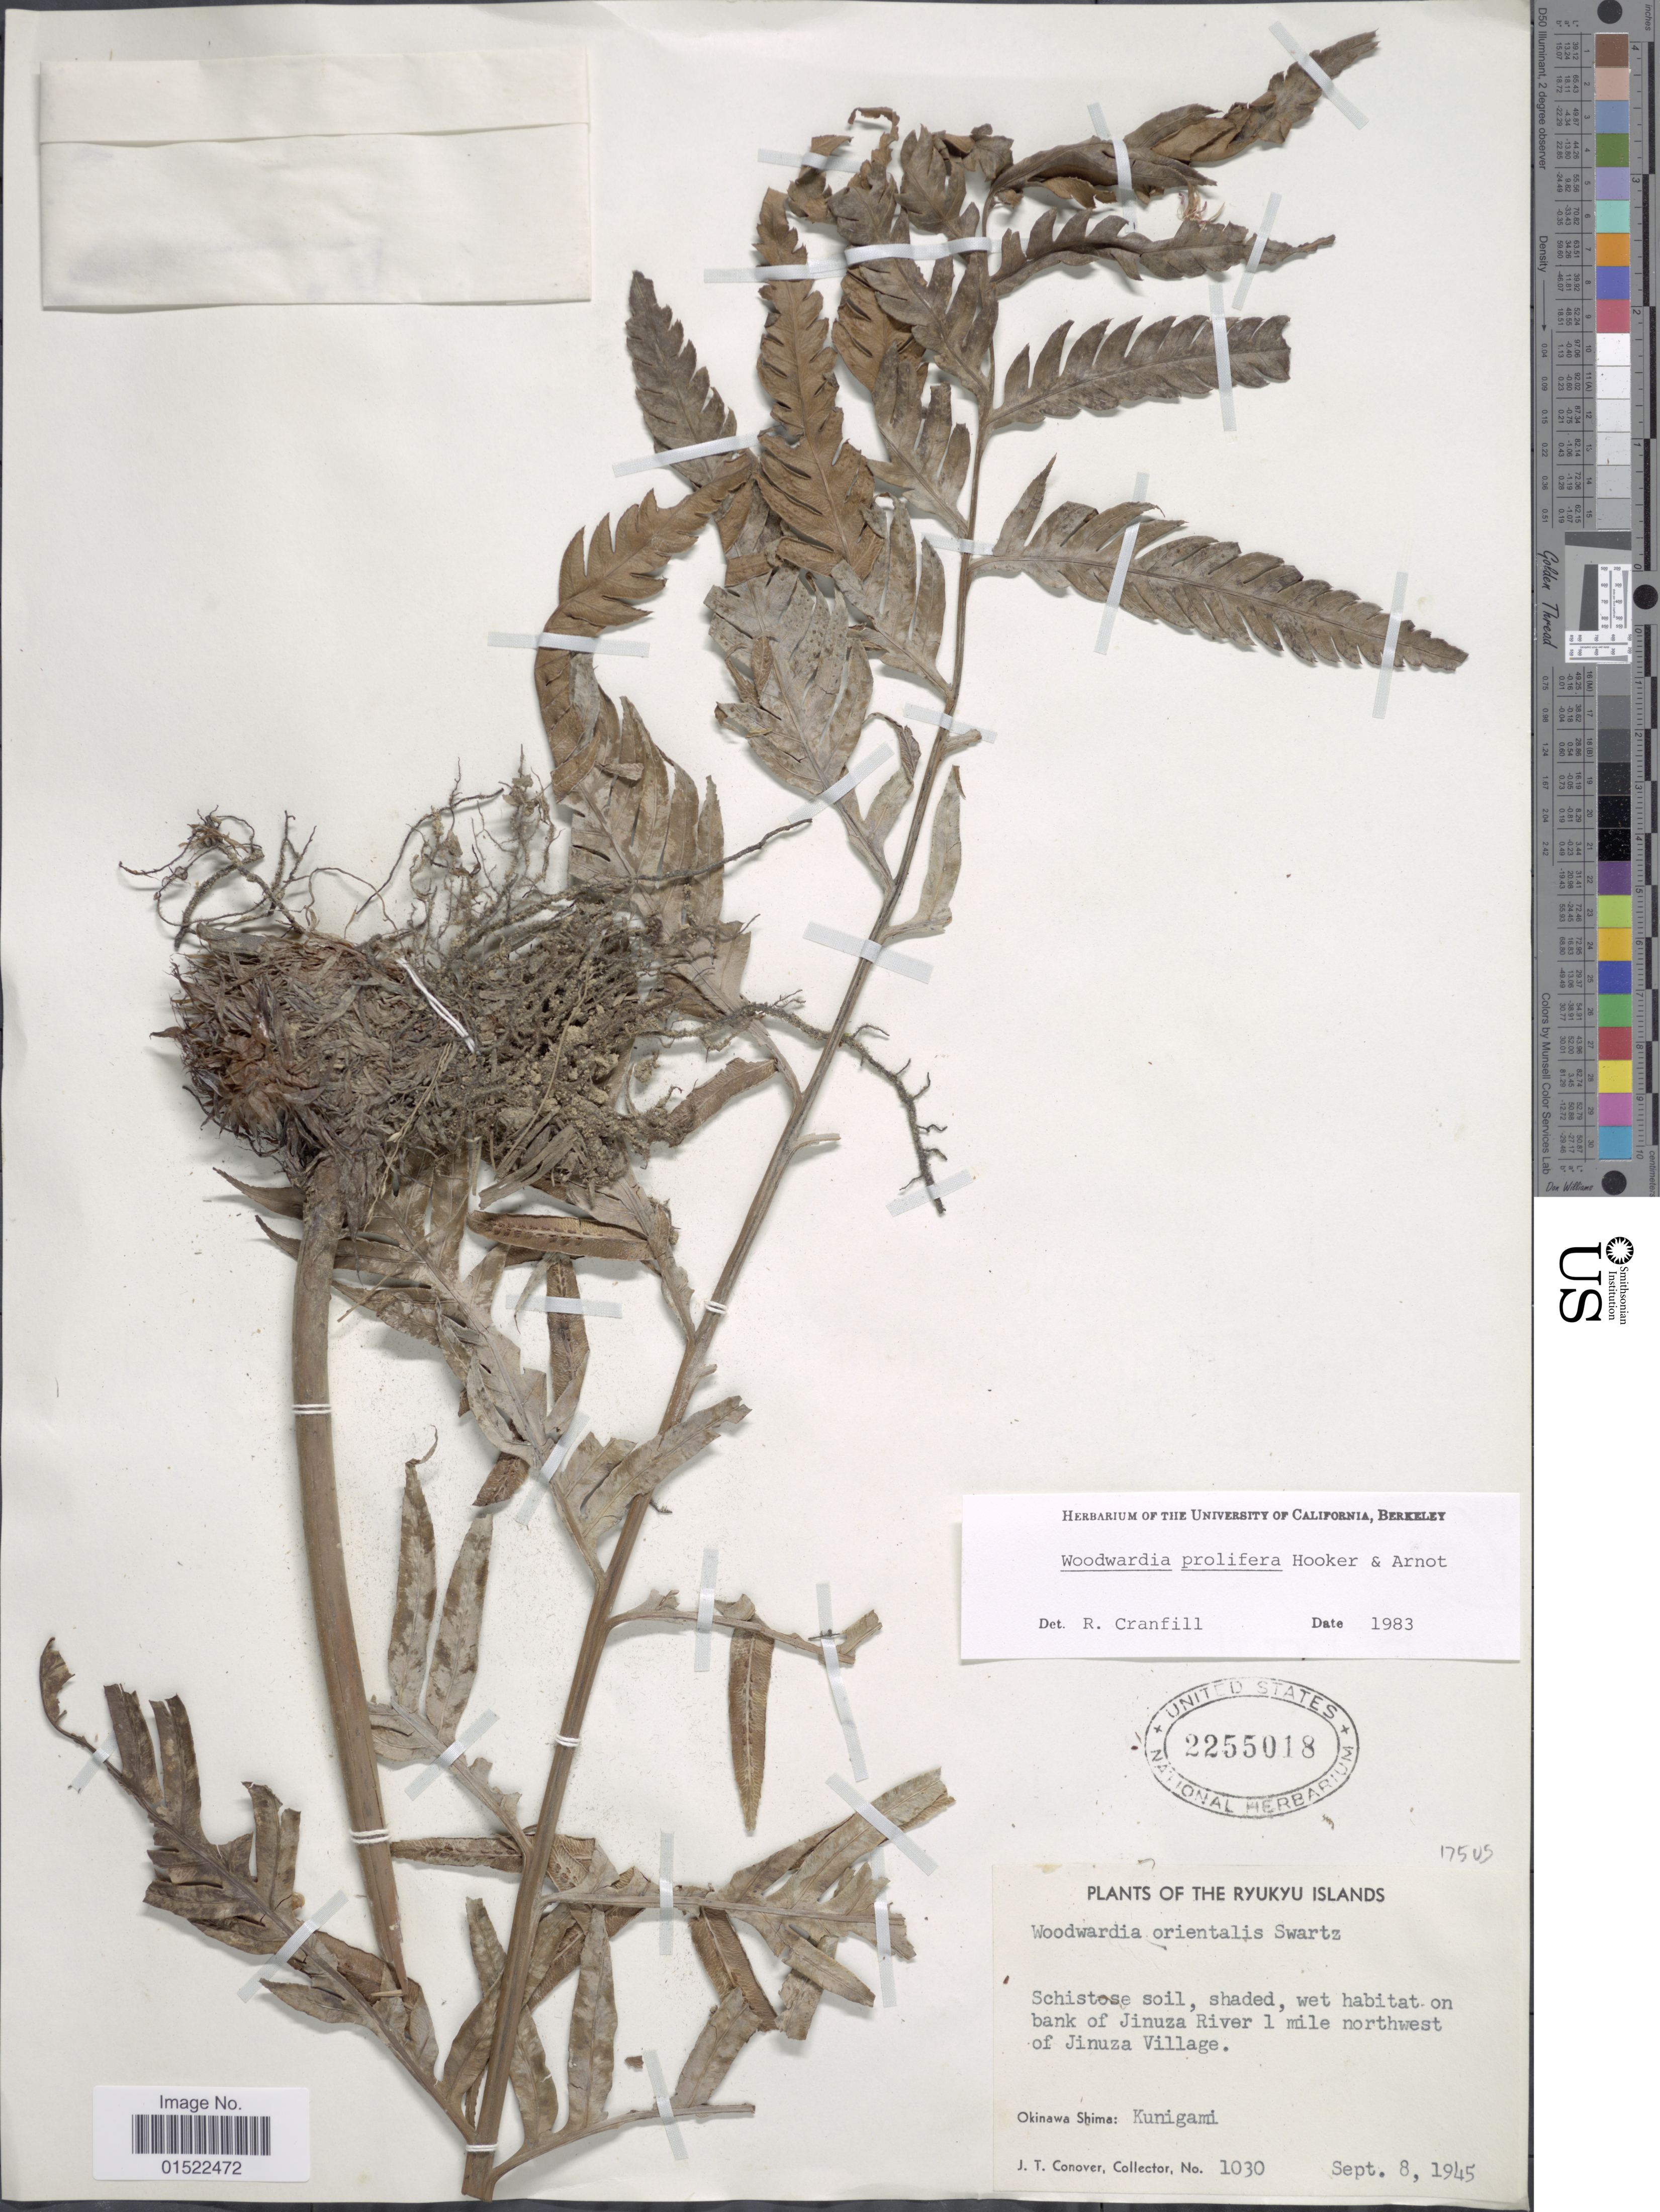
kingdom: Plantae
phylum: Tracheophyta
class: Polypodiopsida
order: Polypodiales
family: Blechnaceae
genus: Woodwardia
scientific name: Woodwardia prolifera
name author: Hook. & Arn.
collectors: J. T. Conover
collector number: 1030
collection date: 1945-09-08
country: Japan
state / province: Okinawa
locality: Okinawa Shima: Kunigami, wet habitat on bank of Jinuza River 1 mile northwest of Jinuza Village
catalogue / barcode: US 2255018